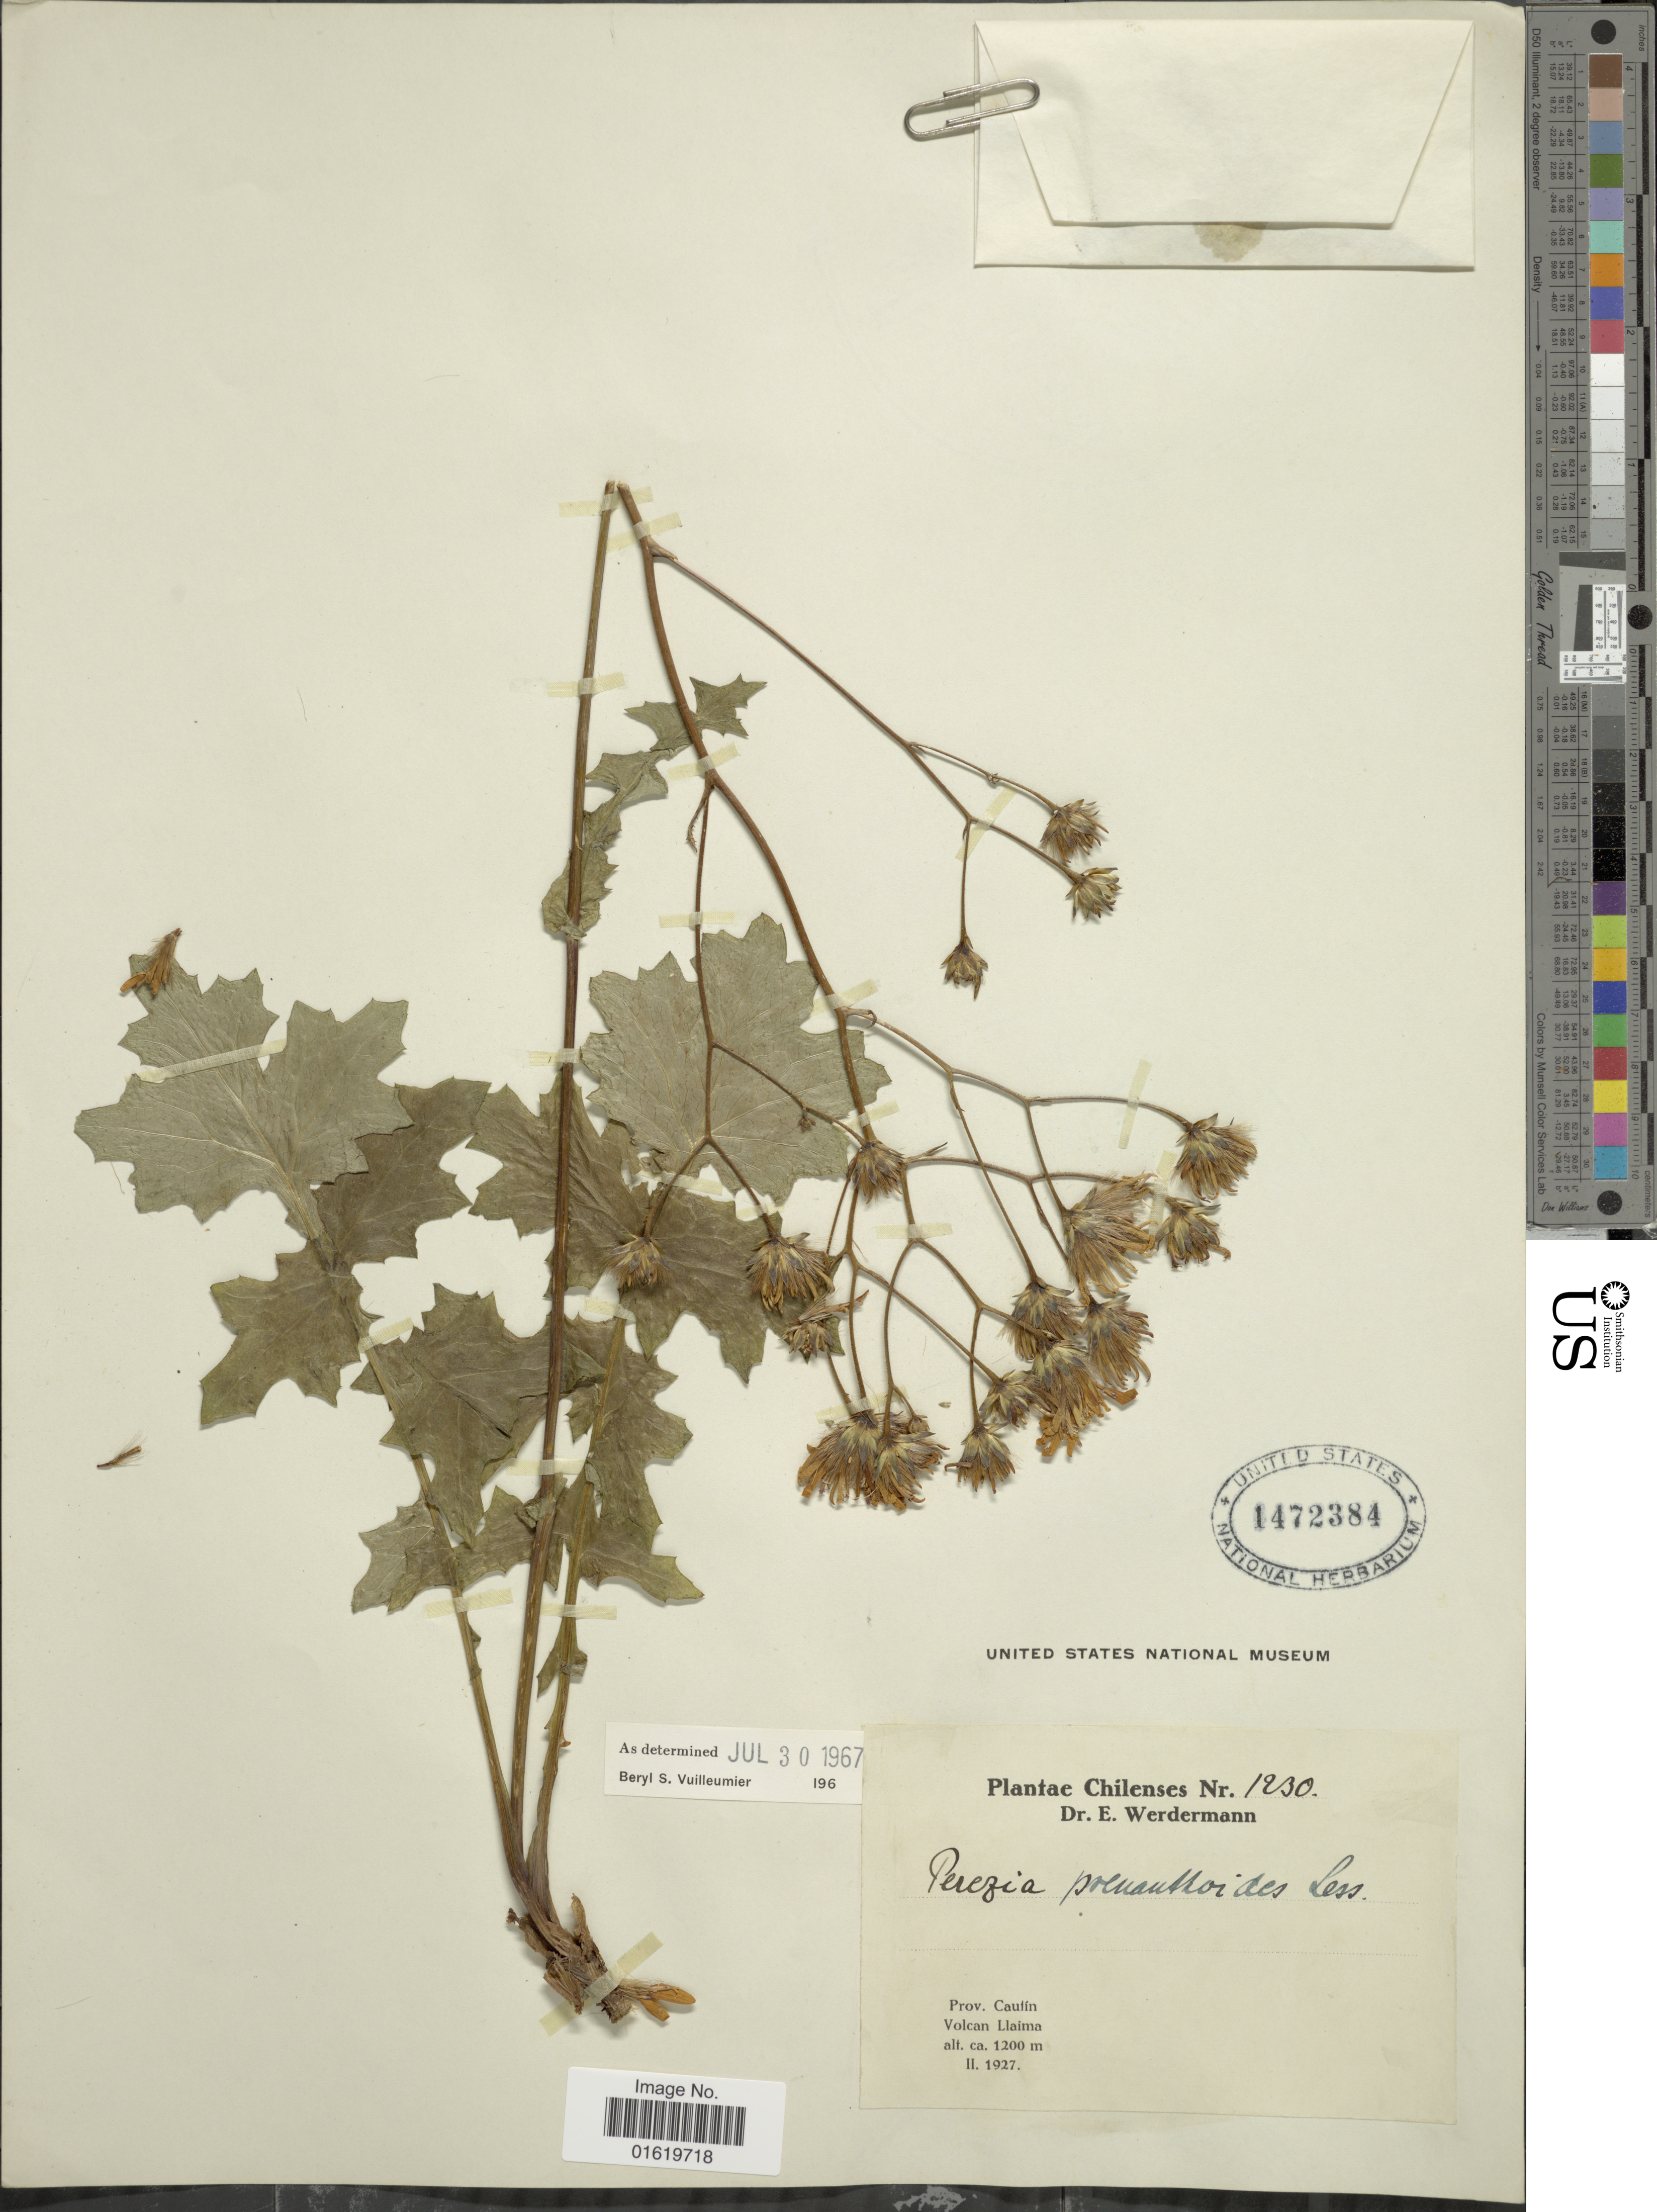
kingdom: Plantae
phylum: Tracheophyta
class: Magnoliopsida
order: Asterales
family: Asteraceae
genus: Perezia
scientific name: Perezia prenanthoides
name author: Less.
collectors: E. Werdermann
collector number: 1230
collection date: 1927-02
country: Chile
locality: Prov. Cautín. Volcan Llaima.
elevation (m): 1200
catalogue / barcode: US 1472384